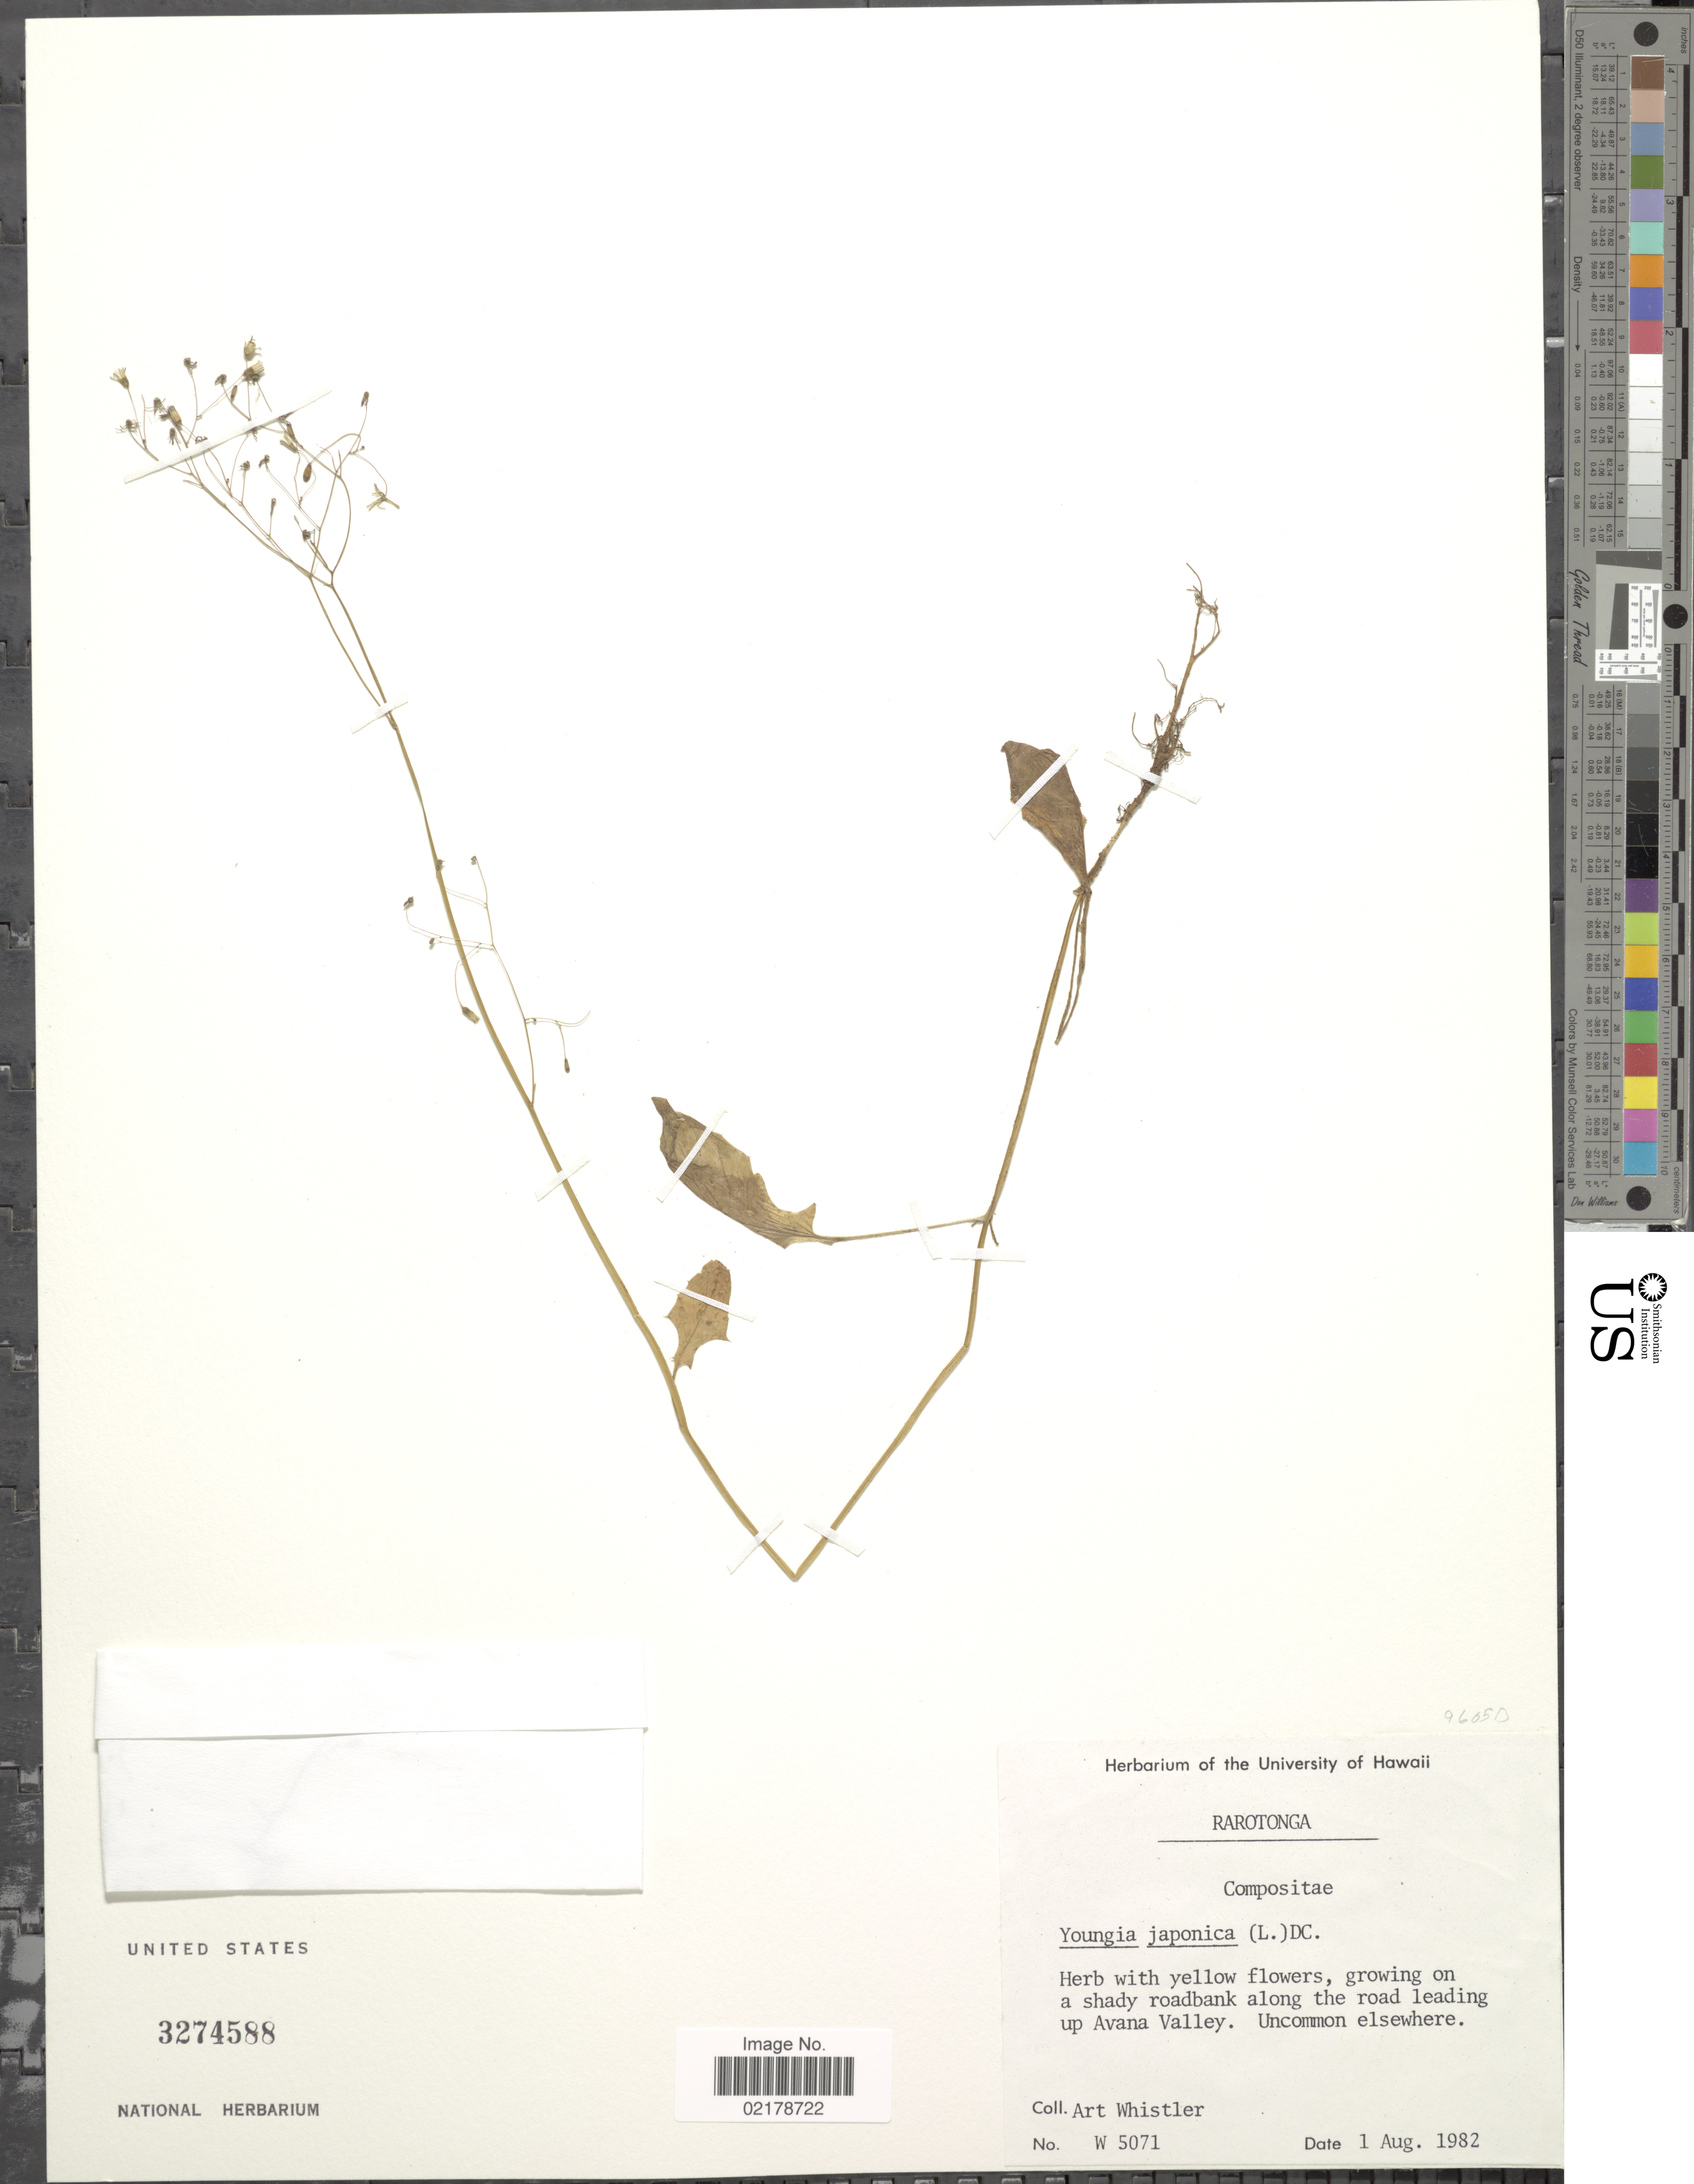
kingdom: Plantae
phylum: Tracheophyta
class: Magnoliopsida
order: Asterales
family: Asteraceae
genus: Youngia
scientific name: Youngia japonica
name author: (L.) DC.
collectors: A. Whistler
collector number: W 5071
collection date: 1982-08-01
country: Cook Islands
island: Rarotonga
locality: Rarotonga. Growing on a shadey roadbank along the road leading up Avana Valley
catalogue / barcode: US 3274588